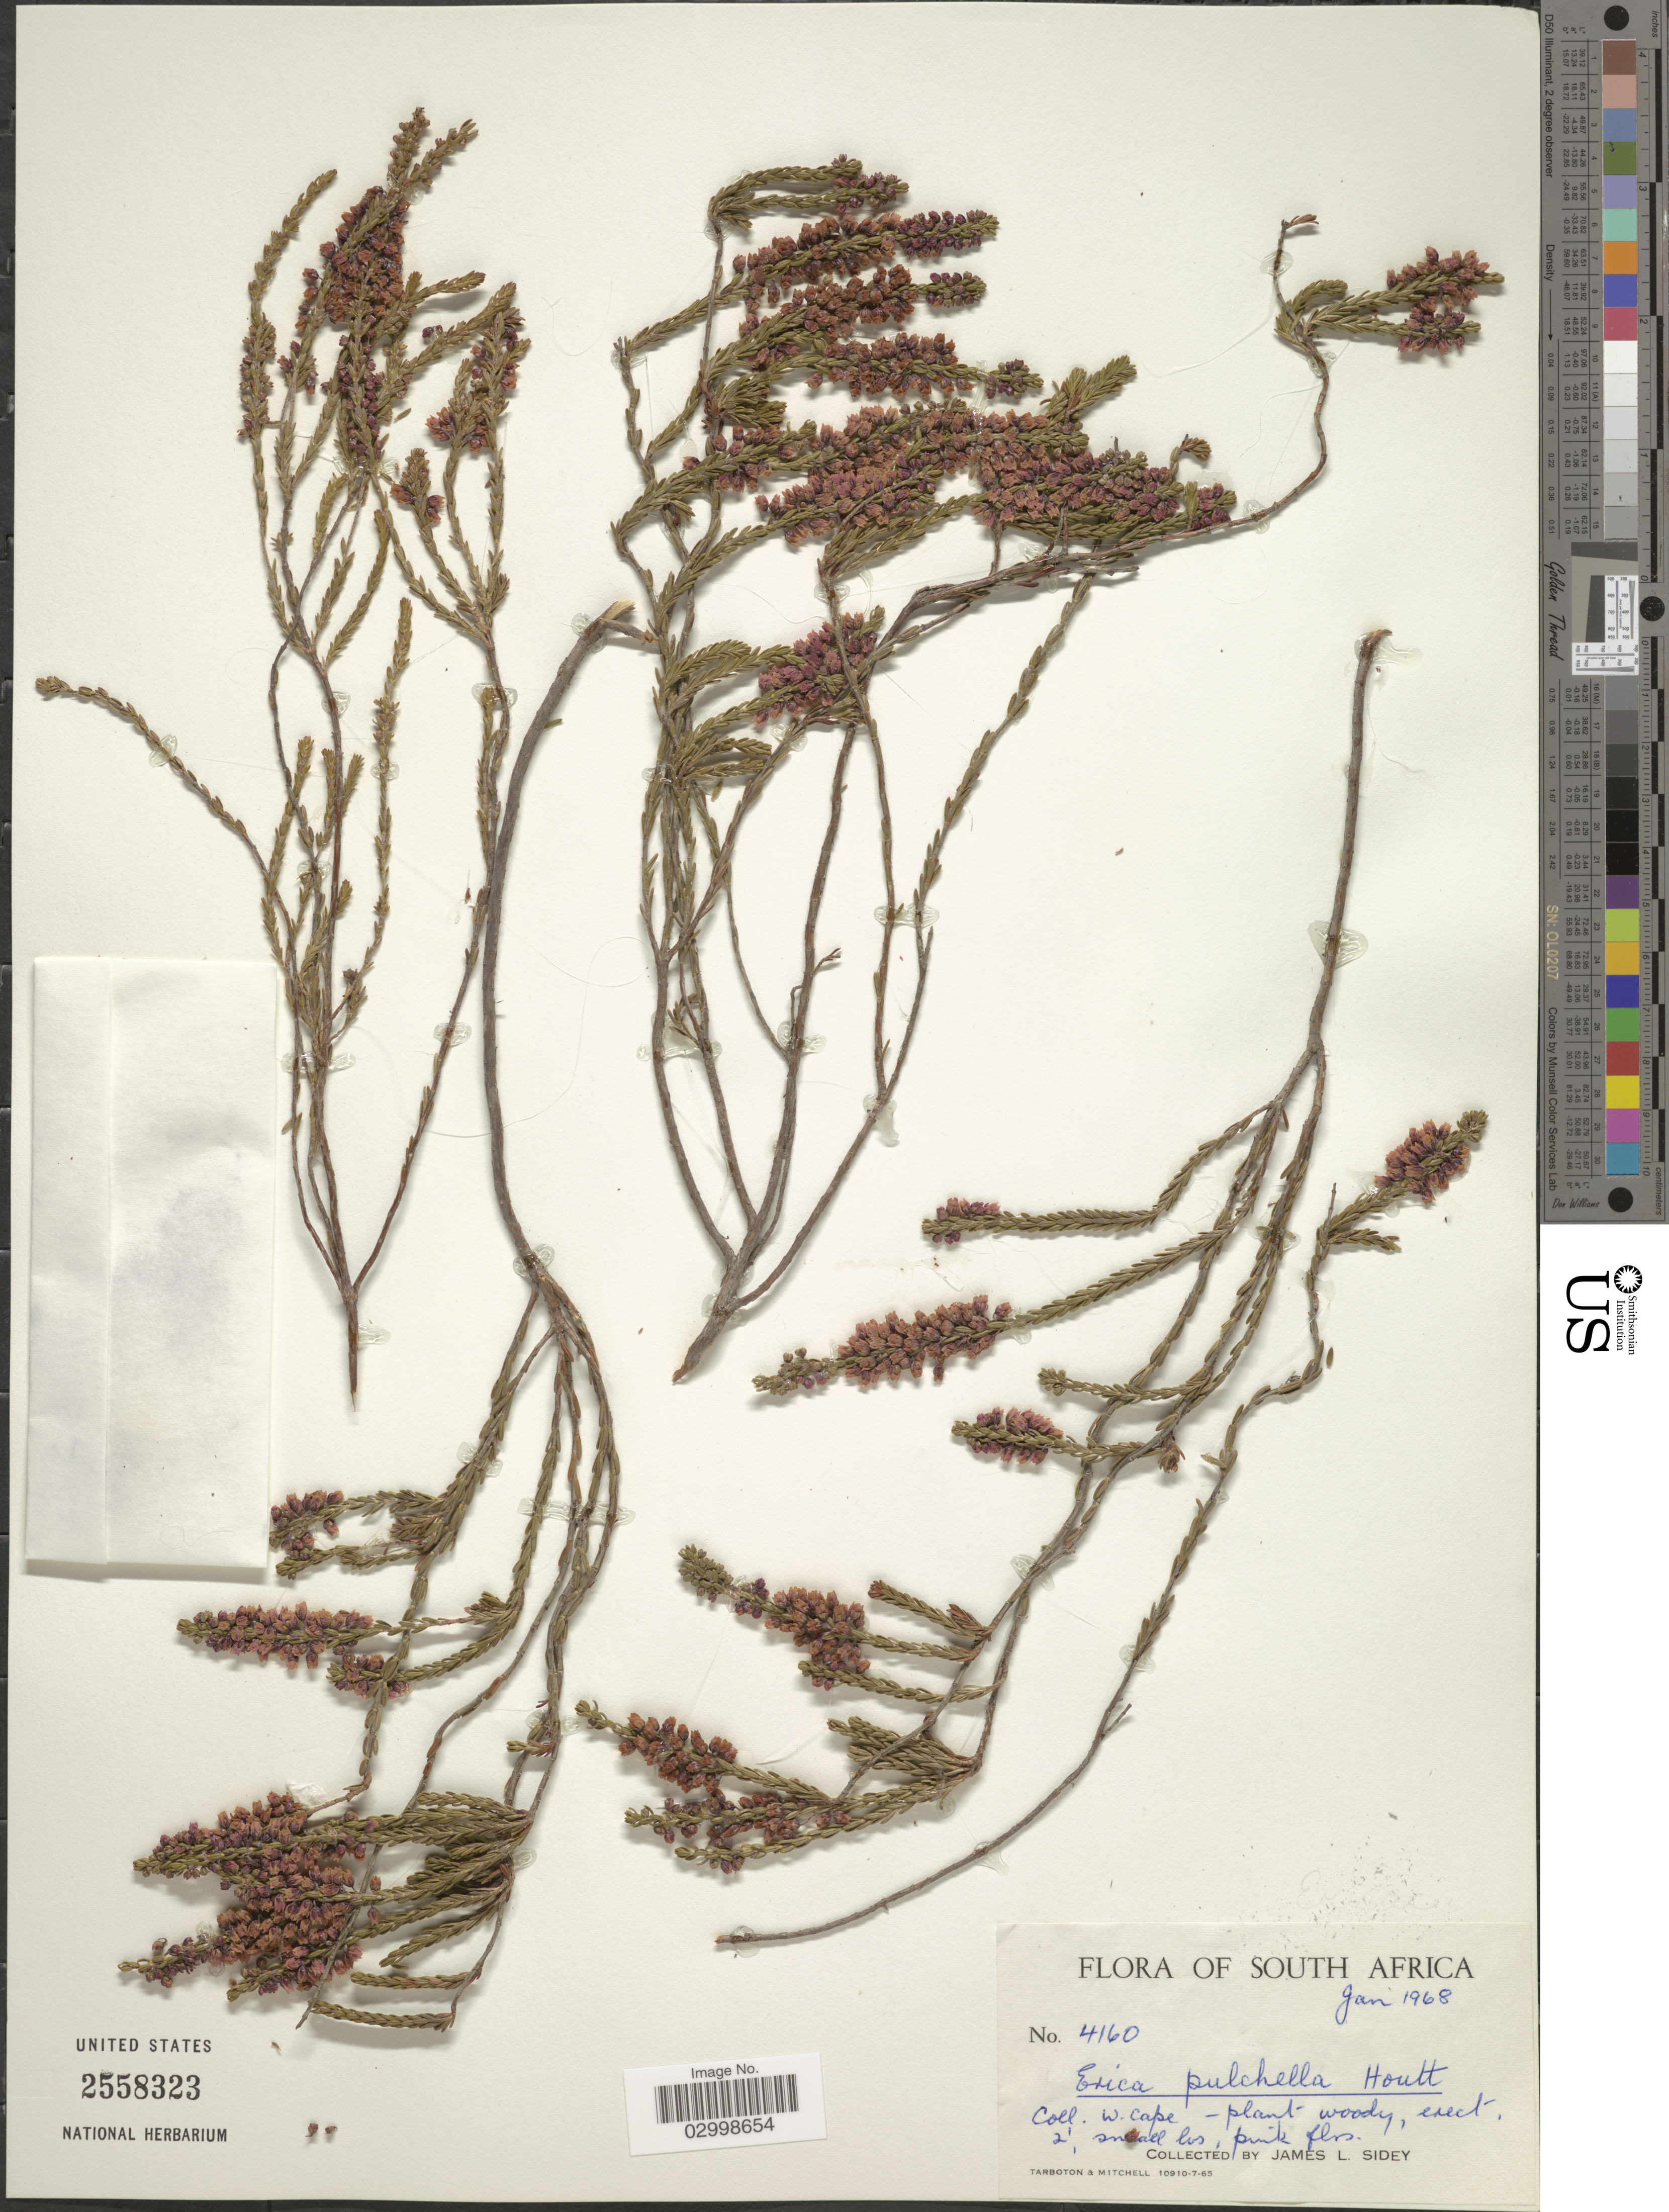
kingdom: Plantae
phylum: Tracheophyta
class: Magnoliopsida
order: Ericales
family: Ericaceae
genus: Erica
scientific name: Erica pulchella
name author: Houtt.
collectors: J. L. Sidey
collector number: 4160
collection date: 1968-01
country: South Africa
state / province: Western Cape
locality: Coll. W. Cape.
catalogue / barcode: US 2558323